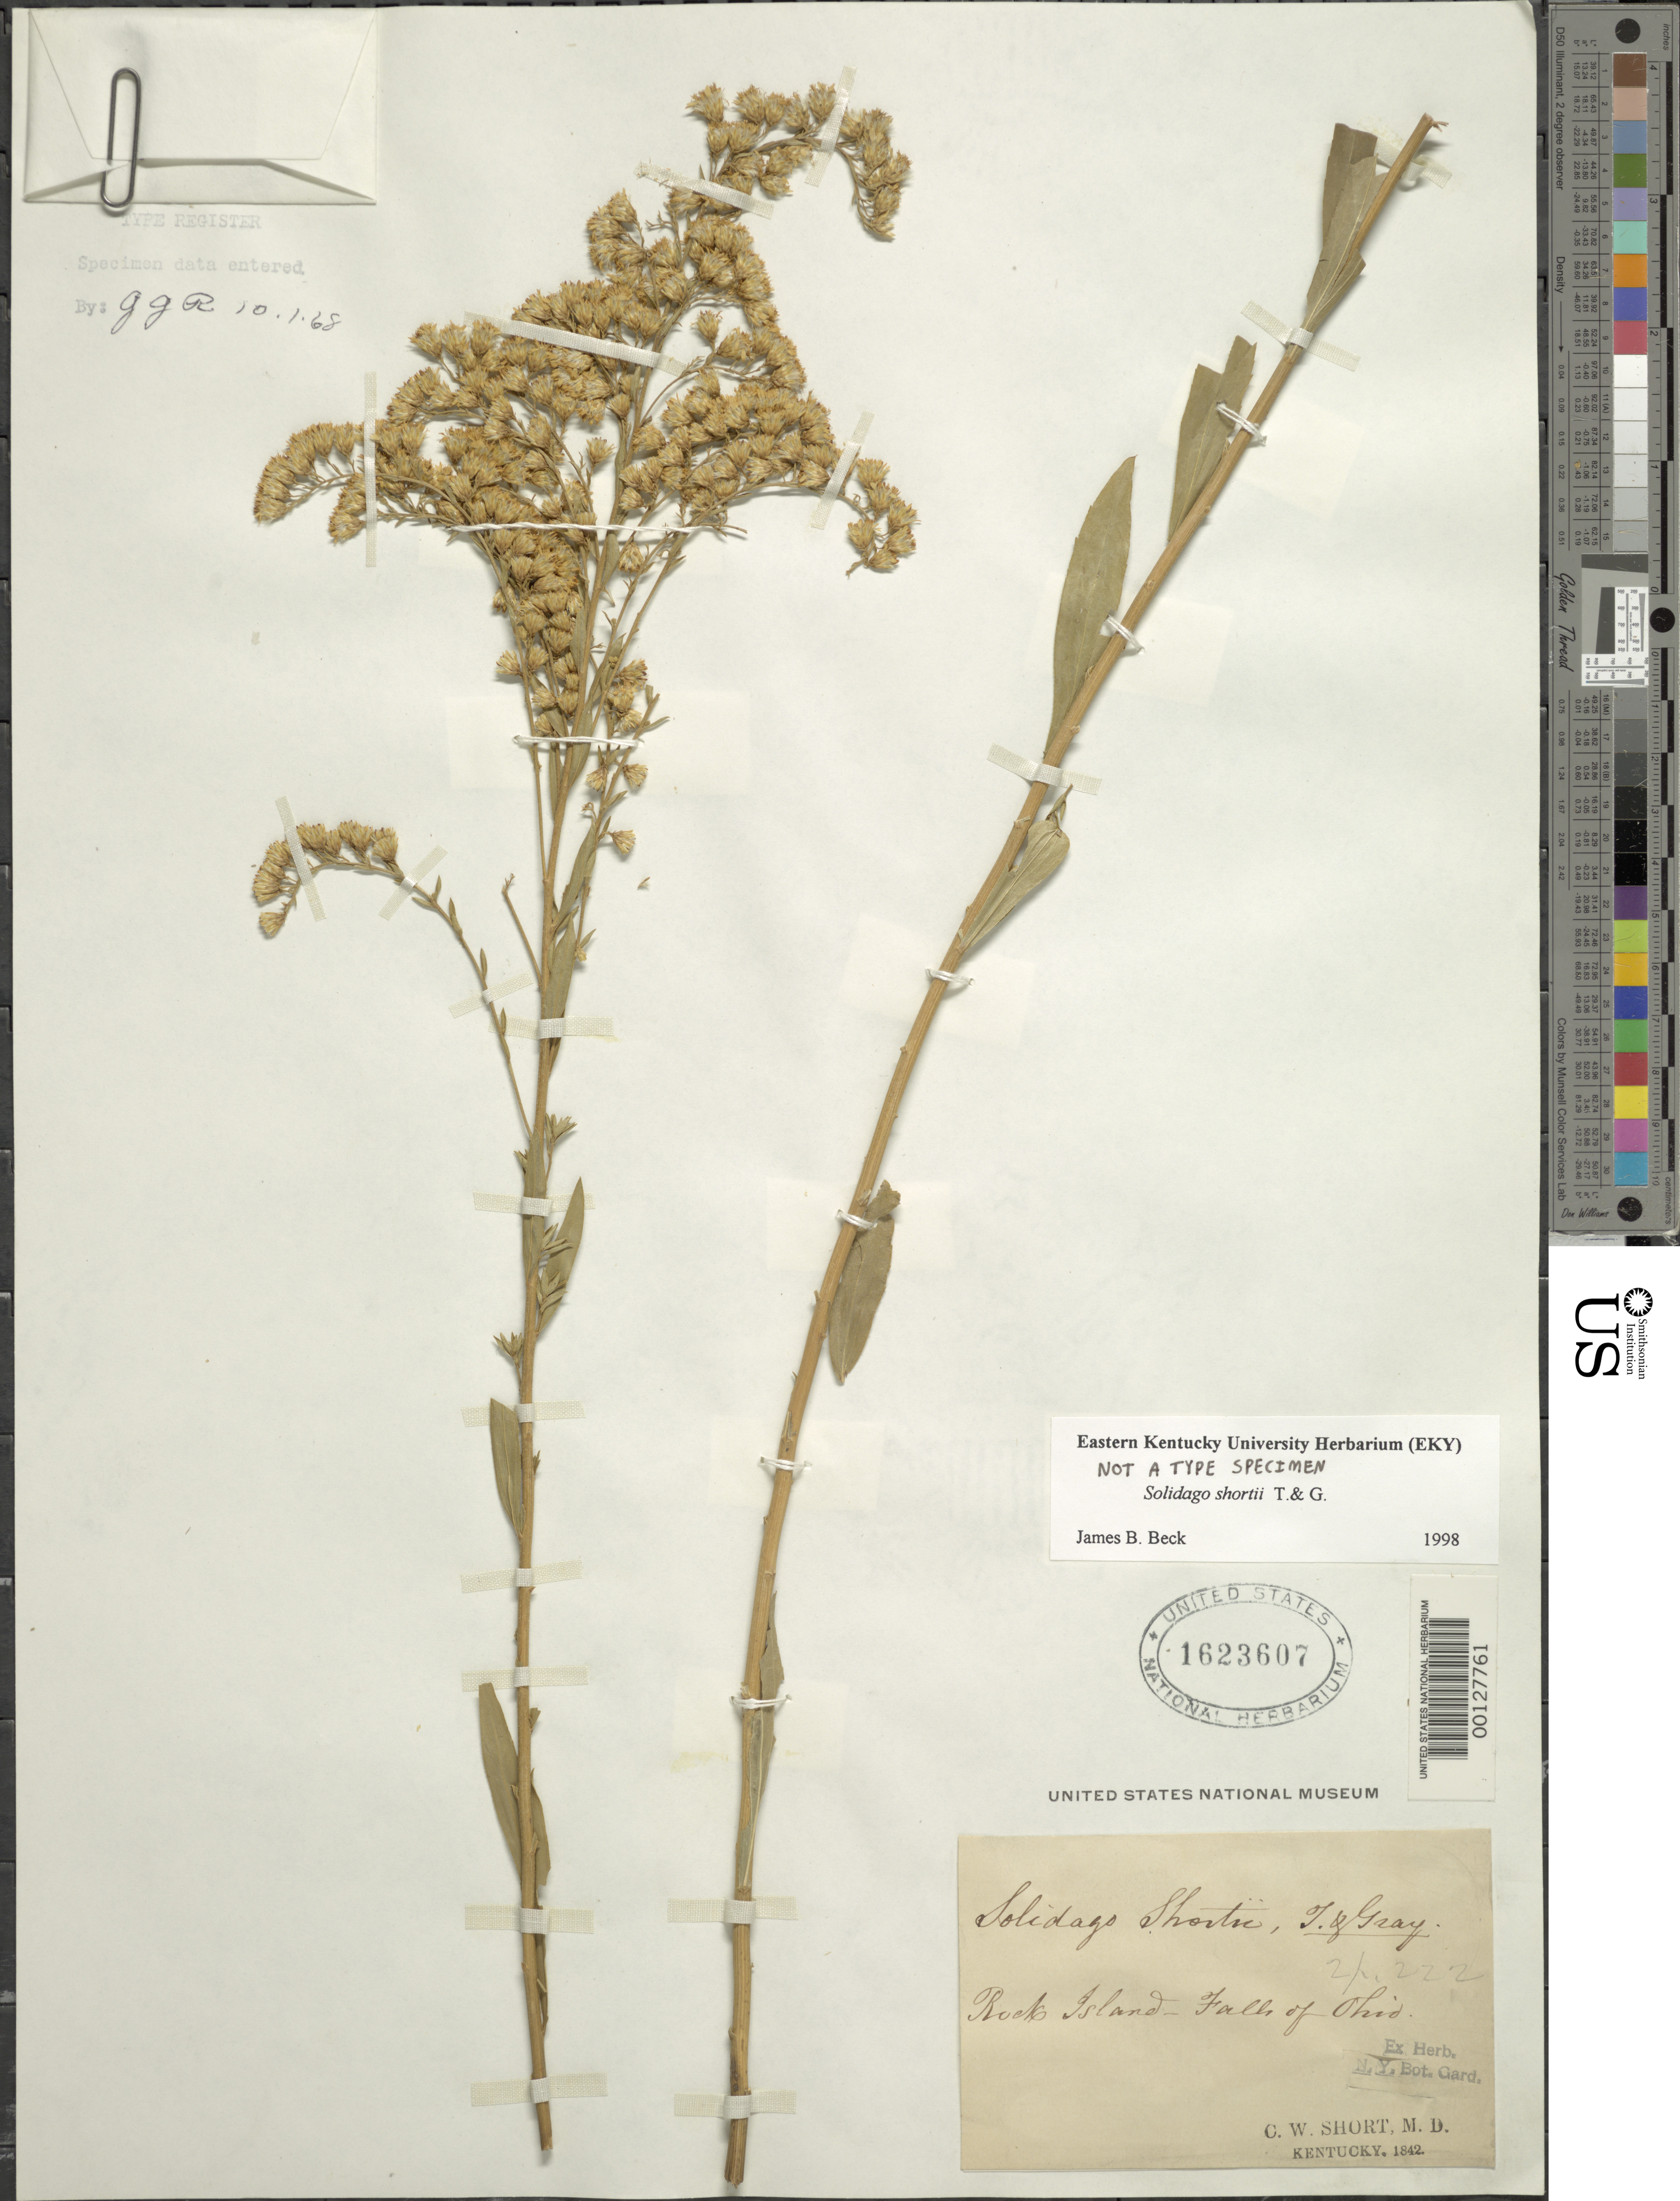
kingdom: Plantae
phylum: Tracheophyta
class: Magnoliopsida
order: Asterales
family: Asteraceae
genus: Solidago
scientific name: Solidago shortii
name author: Torr. & A. Gray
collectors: C. W. Short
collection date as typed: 1842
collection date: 1842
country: United States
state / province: Kentucky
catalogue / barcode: US 1623607